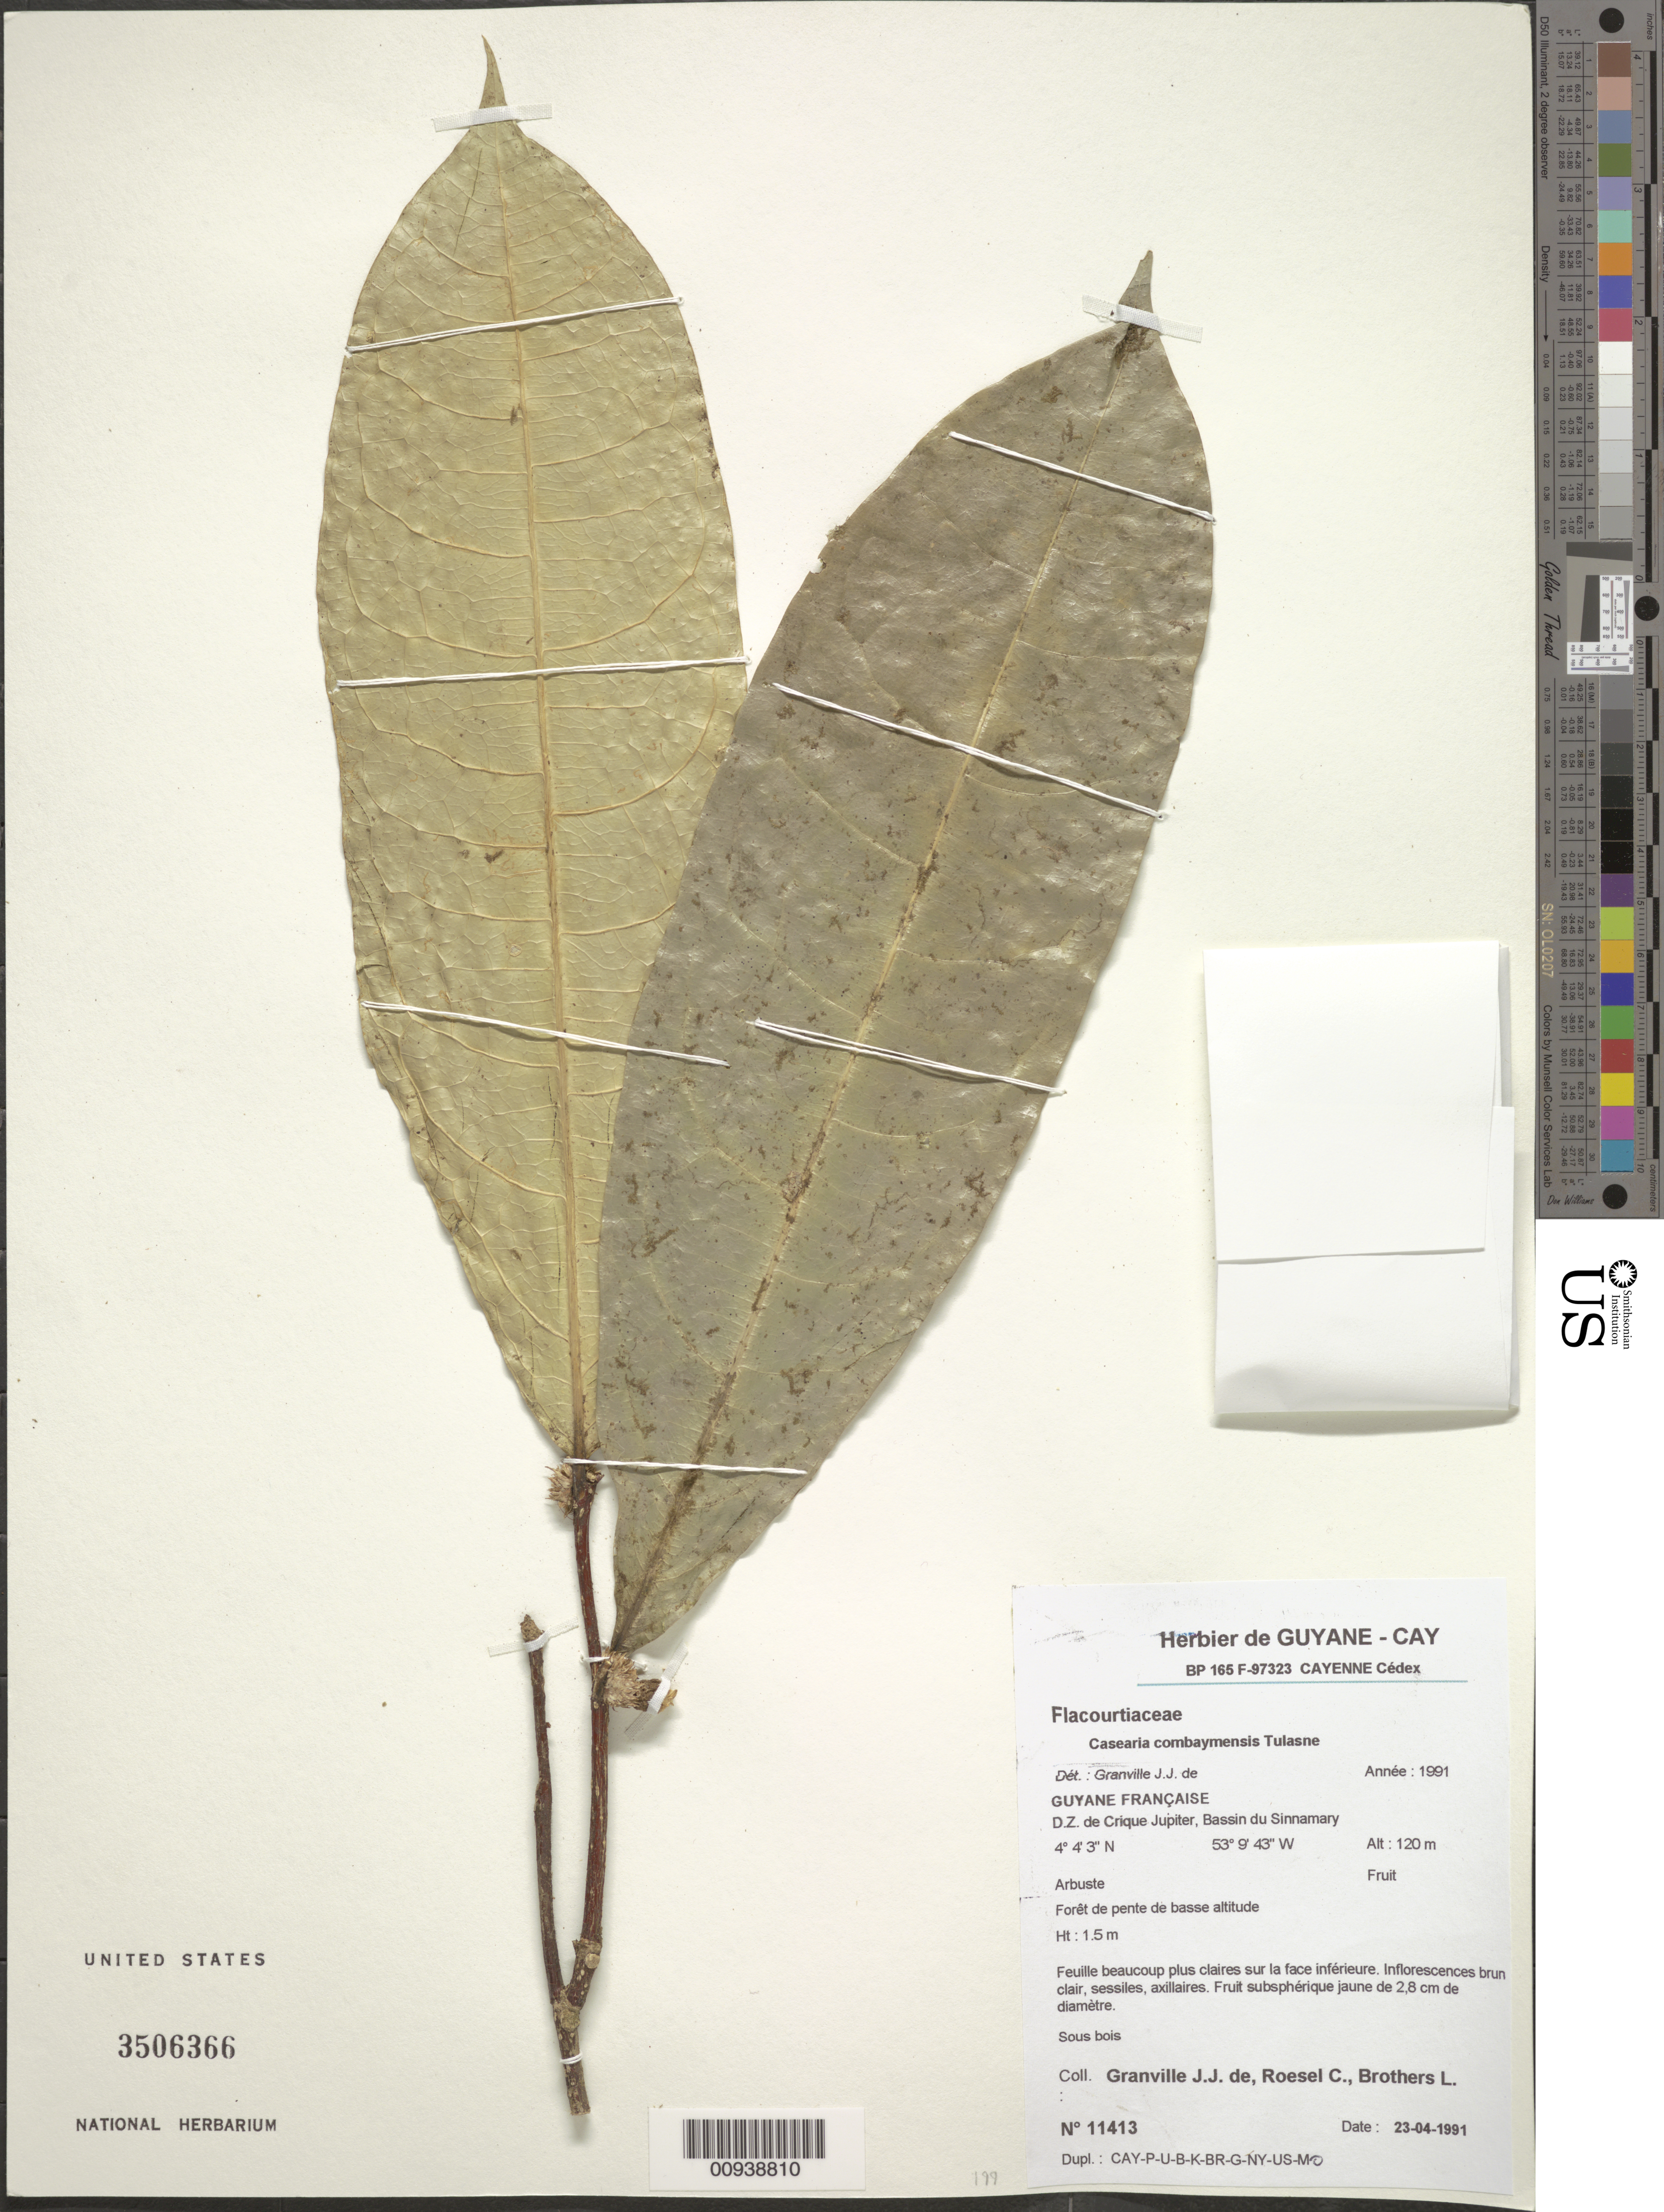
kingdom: Plantae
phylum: Tracheophyta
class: Magnoliopsida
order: Malpighiales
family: Salicaceae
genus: Casearia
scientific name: Casearia combaymensis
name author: Tul.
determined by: Granville, J. J. de, (CAY), Institut de Recherche pour le Developpement (IRD) (FRENCH GUIANA)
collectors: J.-J. de Granville, C. S. Roesel & L. Brothers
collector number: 11413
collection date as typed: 23-Apr-91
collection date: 1991-04-23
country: French Guiana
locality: D.Z. de Crique Jupiter, Bassin du Sinnamary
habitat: Forêt de pente de basse altitude; sous bois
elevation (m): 120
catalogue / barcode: US 3506366